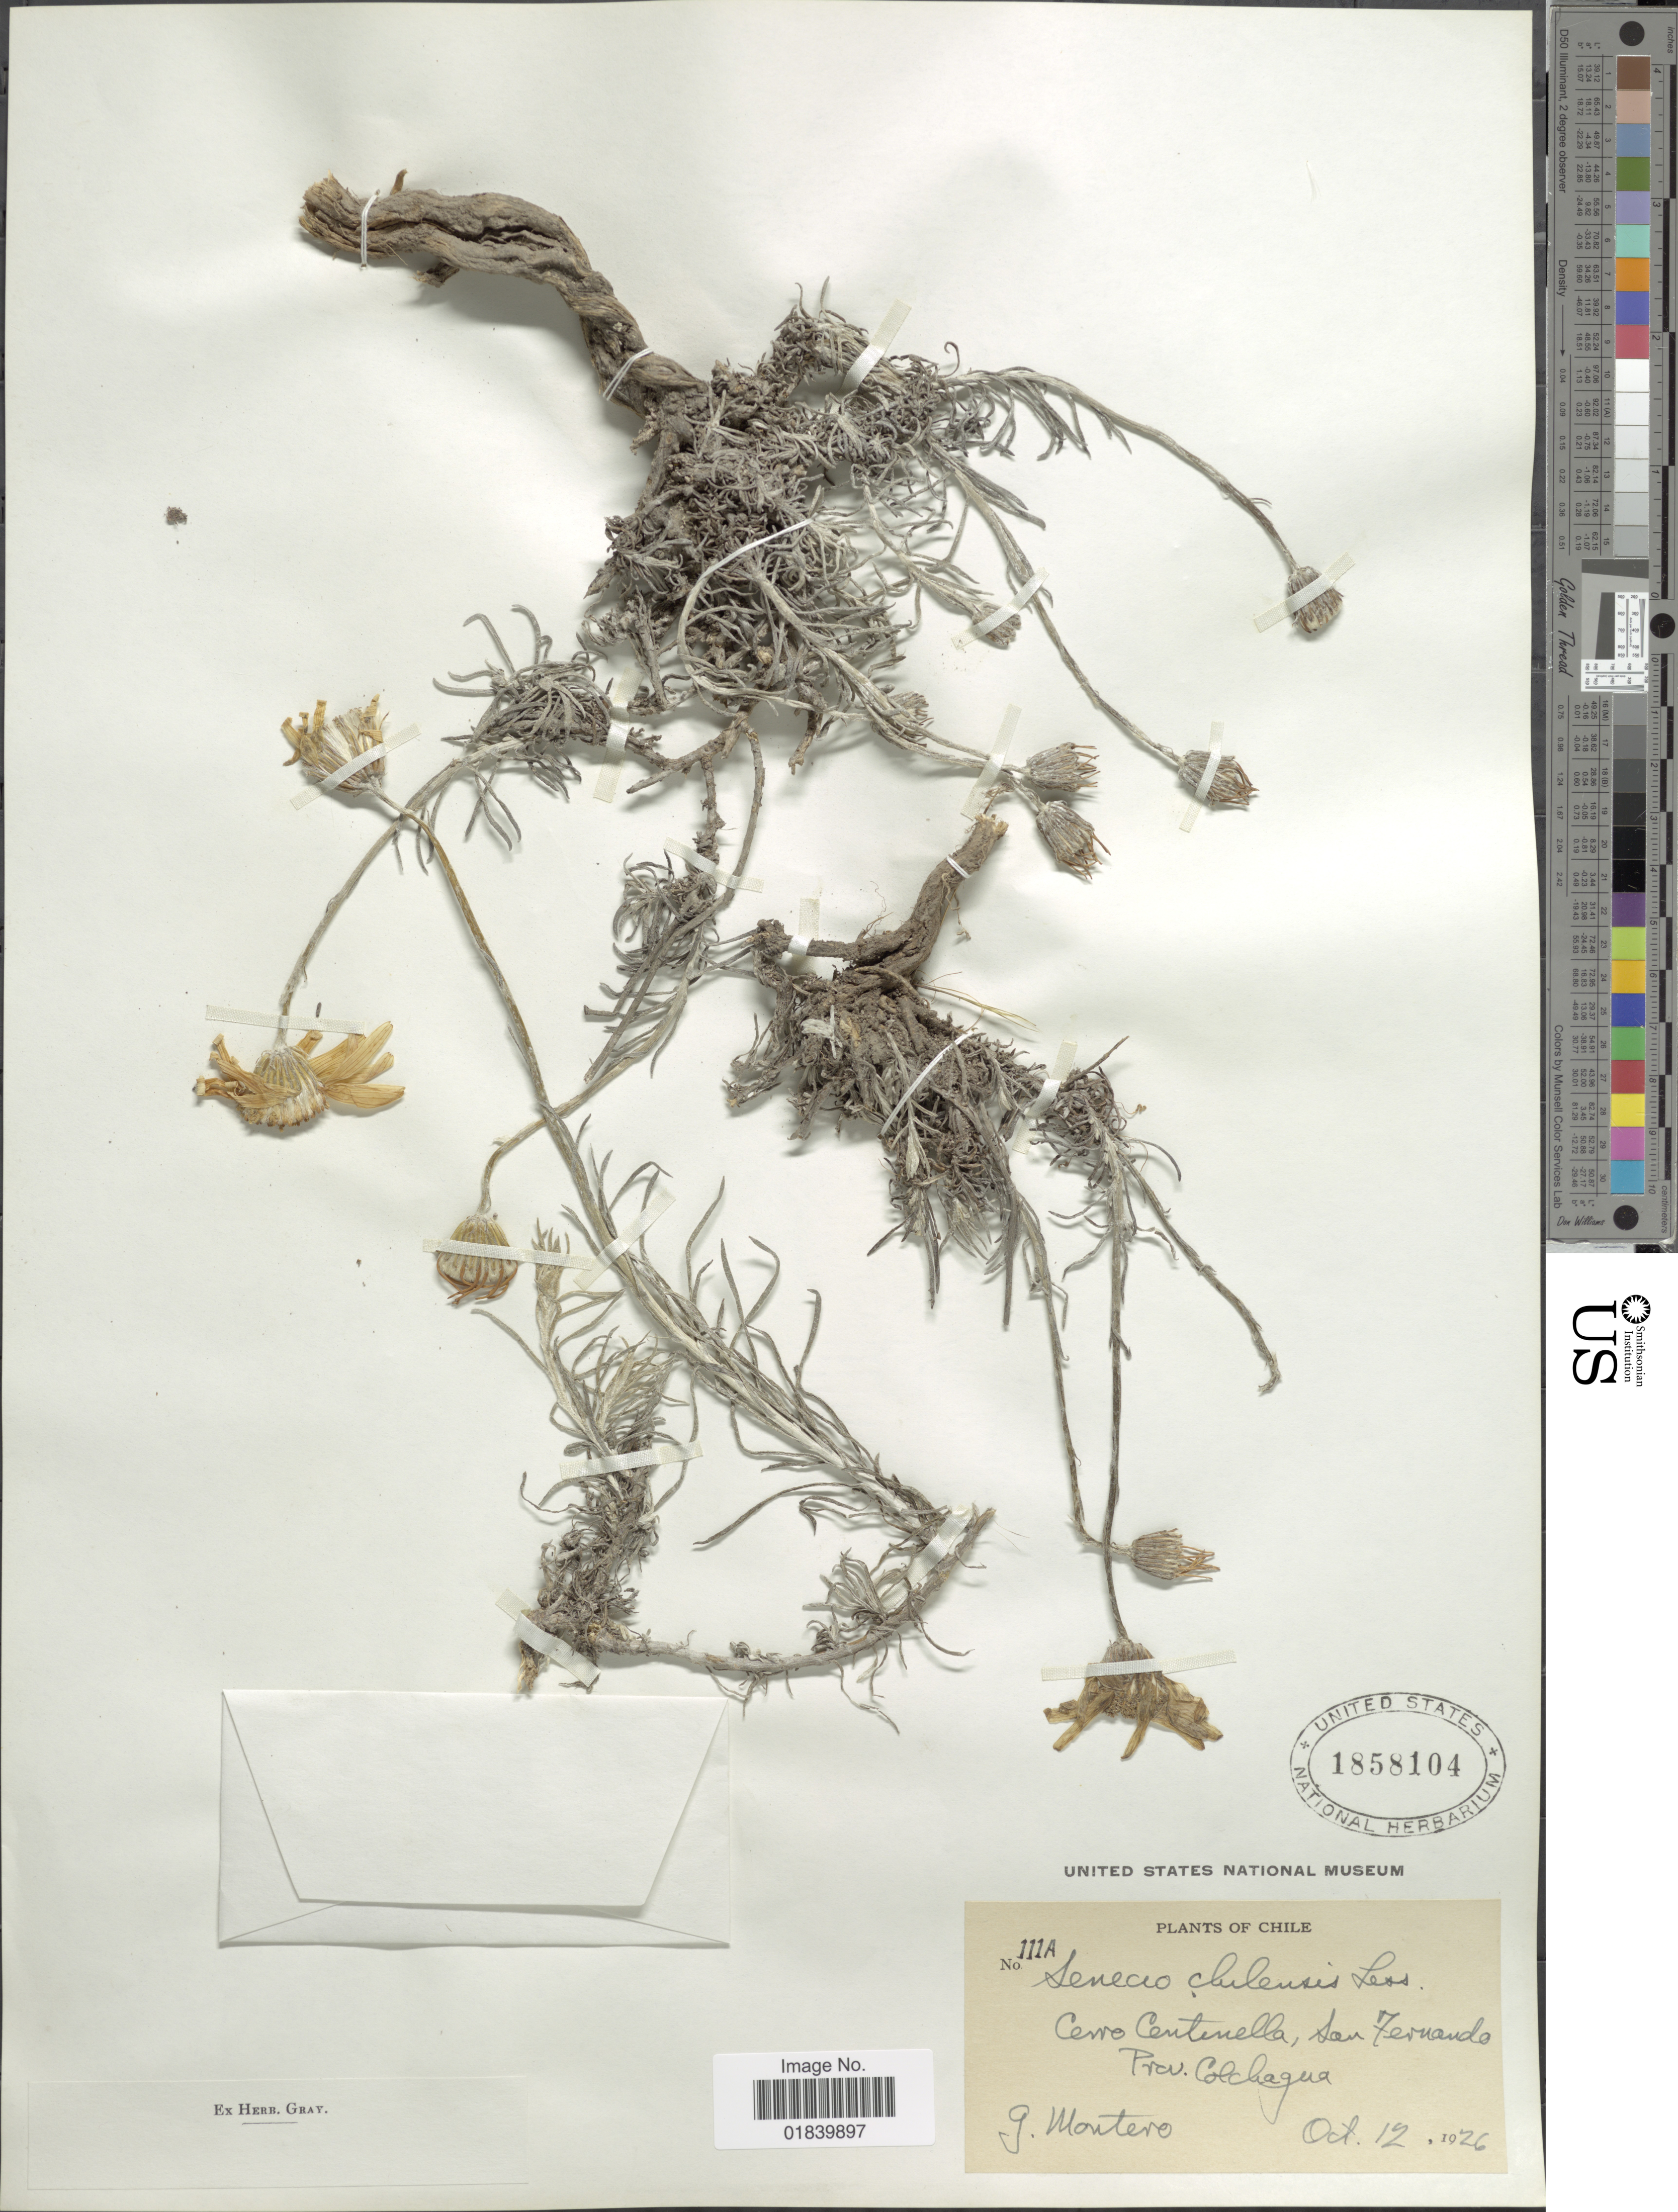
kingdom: Plantae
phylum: Tracheophyta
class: Magnoliopsida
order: Asterales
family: Asteraceae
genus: Senecio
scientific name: Senecio chilensis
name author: Less.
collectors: G. Montero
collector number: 111A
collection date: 1926-10-12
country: Chile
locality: Cerro Centenella, San Fernando, Prov. Colchagua.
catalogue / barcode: US 1858104